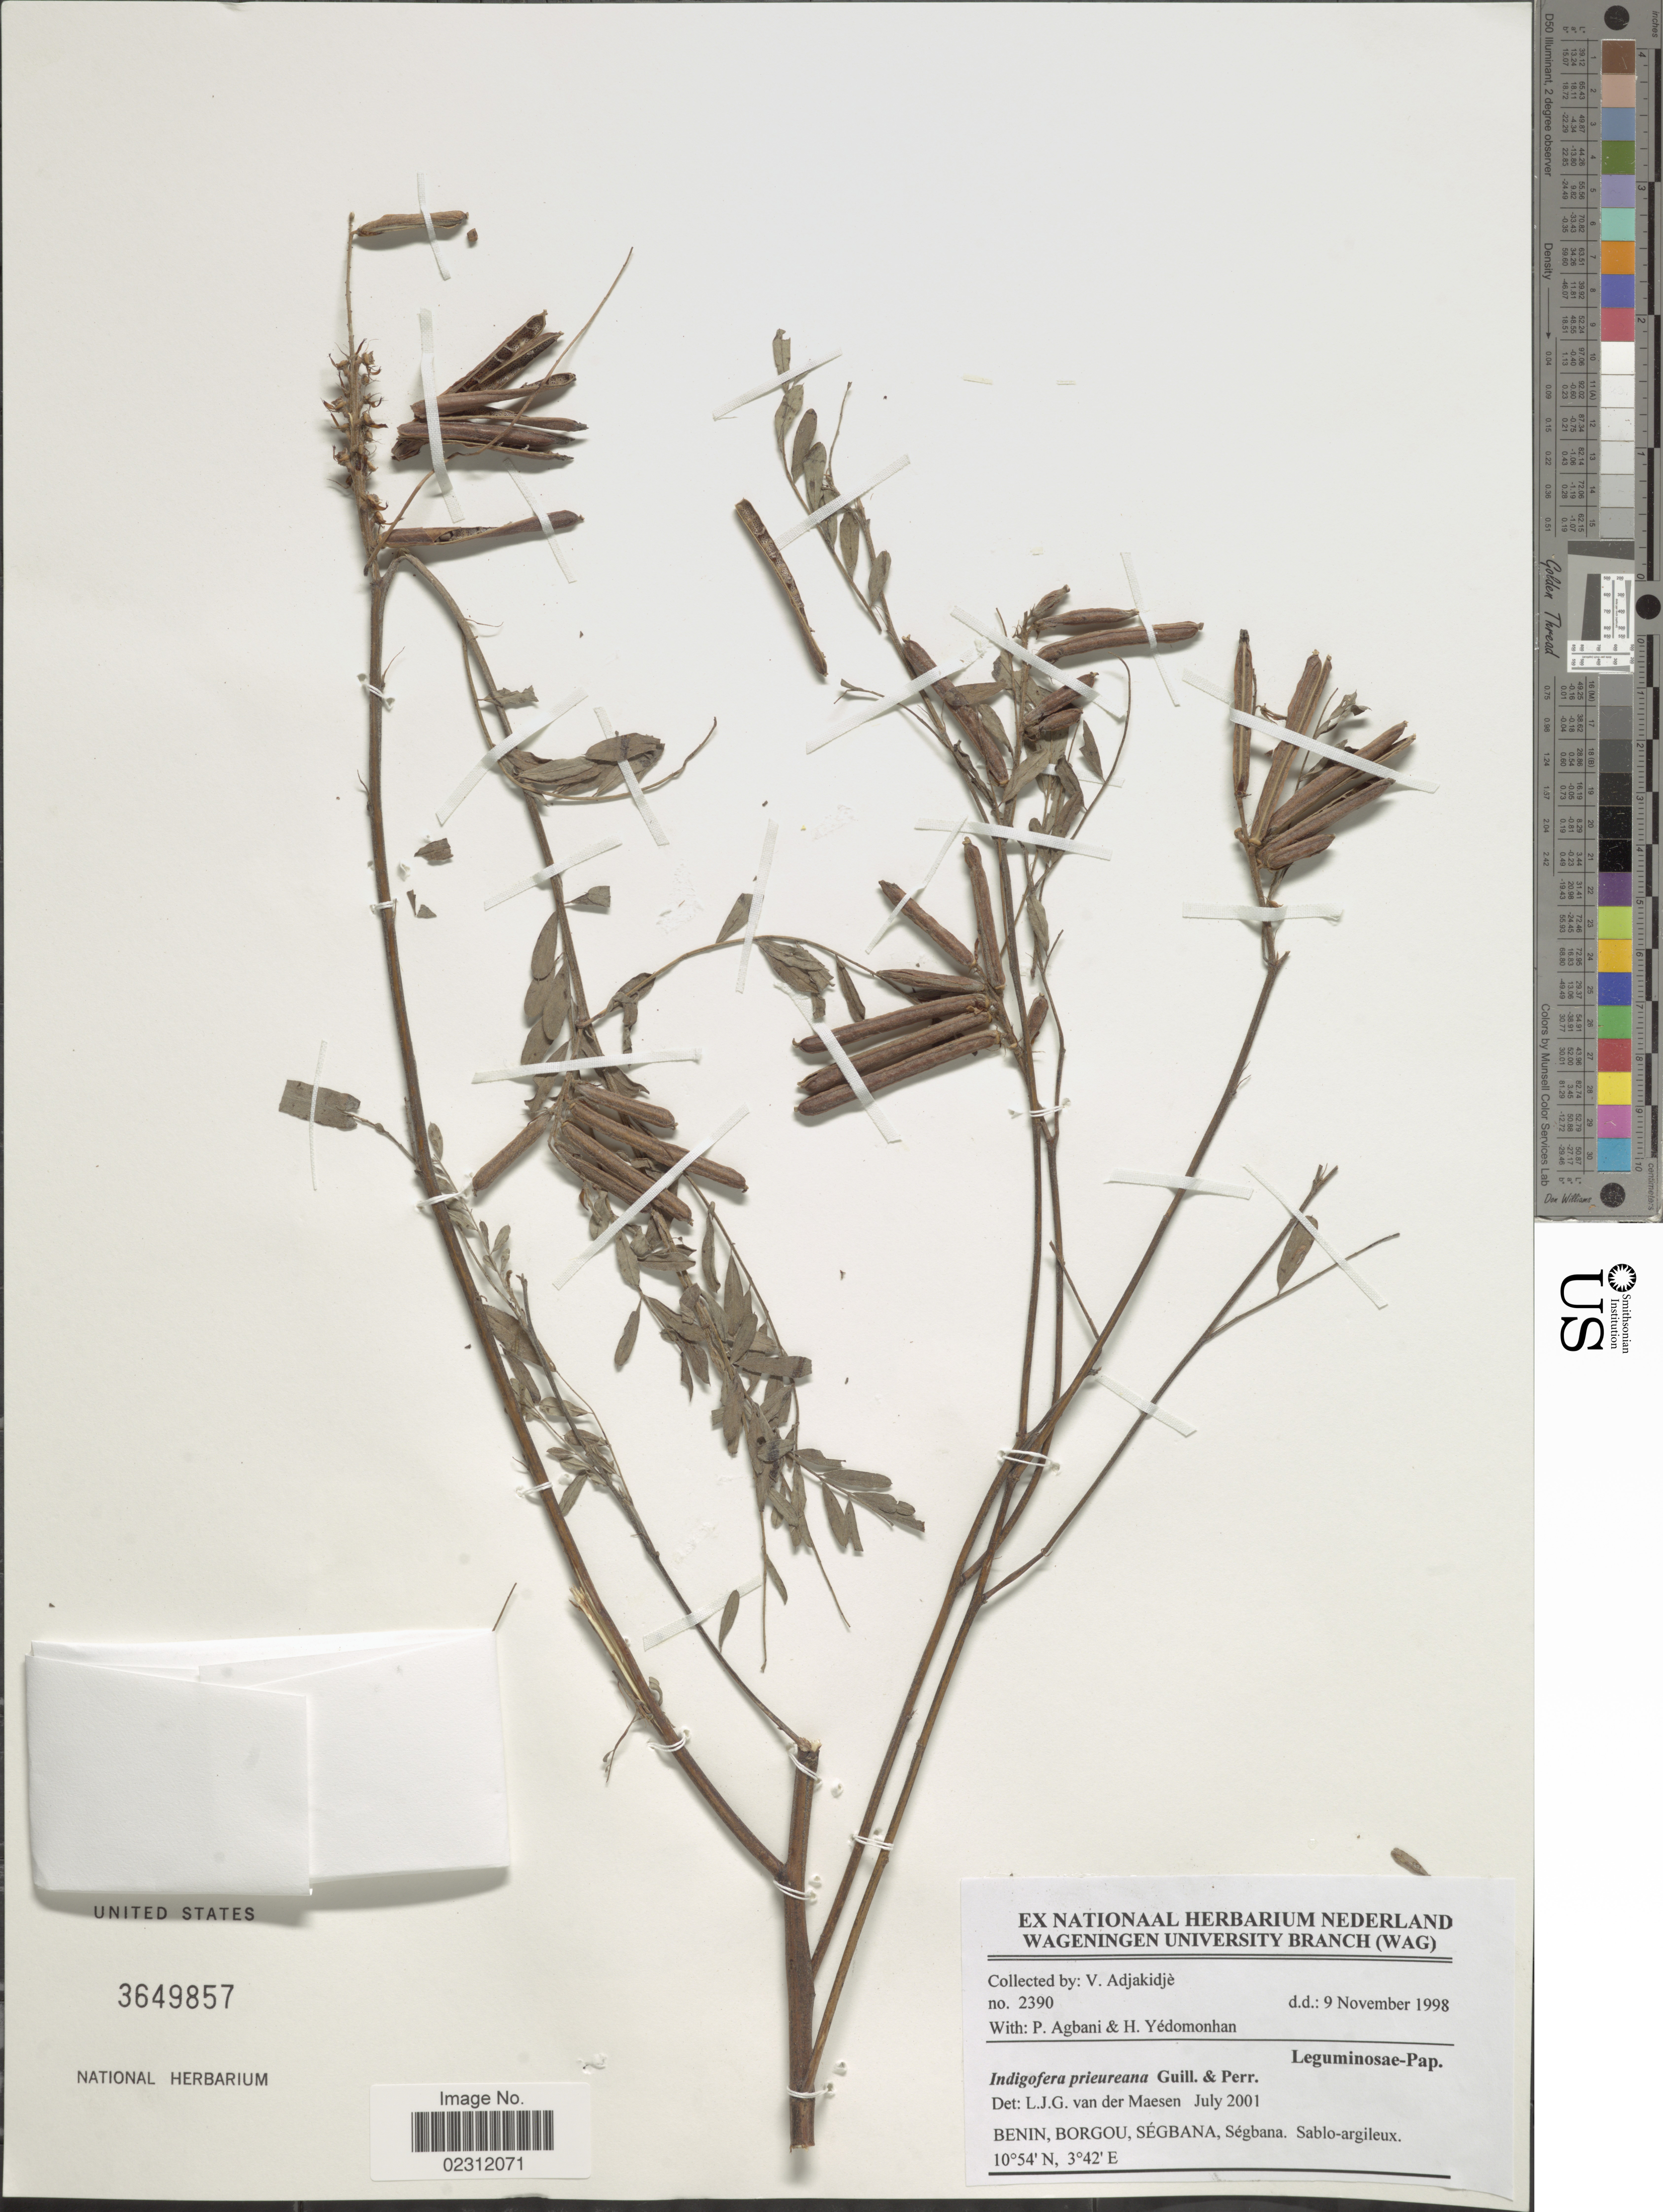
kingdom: Plantae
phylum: Tracheophyta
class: Magnoliopsida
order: Fabales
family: Fabaceae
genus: Indigofera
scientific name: Indigofera prieureana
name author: Guill. & Perr.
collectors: V. Adjakidjè, P. Agbani & H. Yedomonhan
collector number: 2390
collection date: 1998-11-09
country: Benin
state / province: Borgou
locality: Segbana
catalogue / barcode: US 3649857